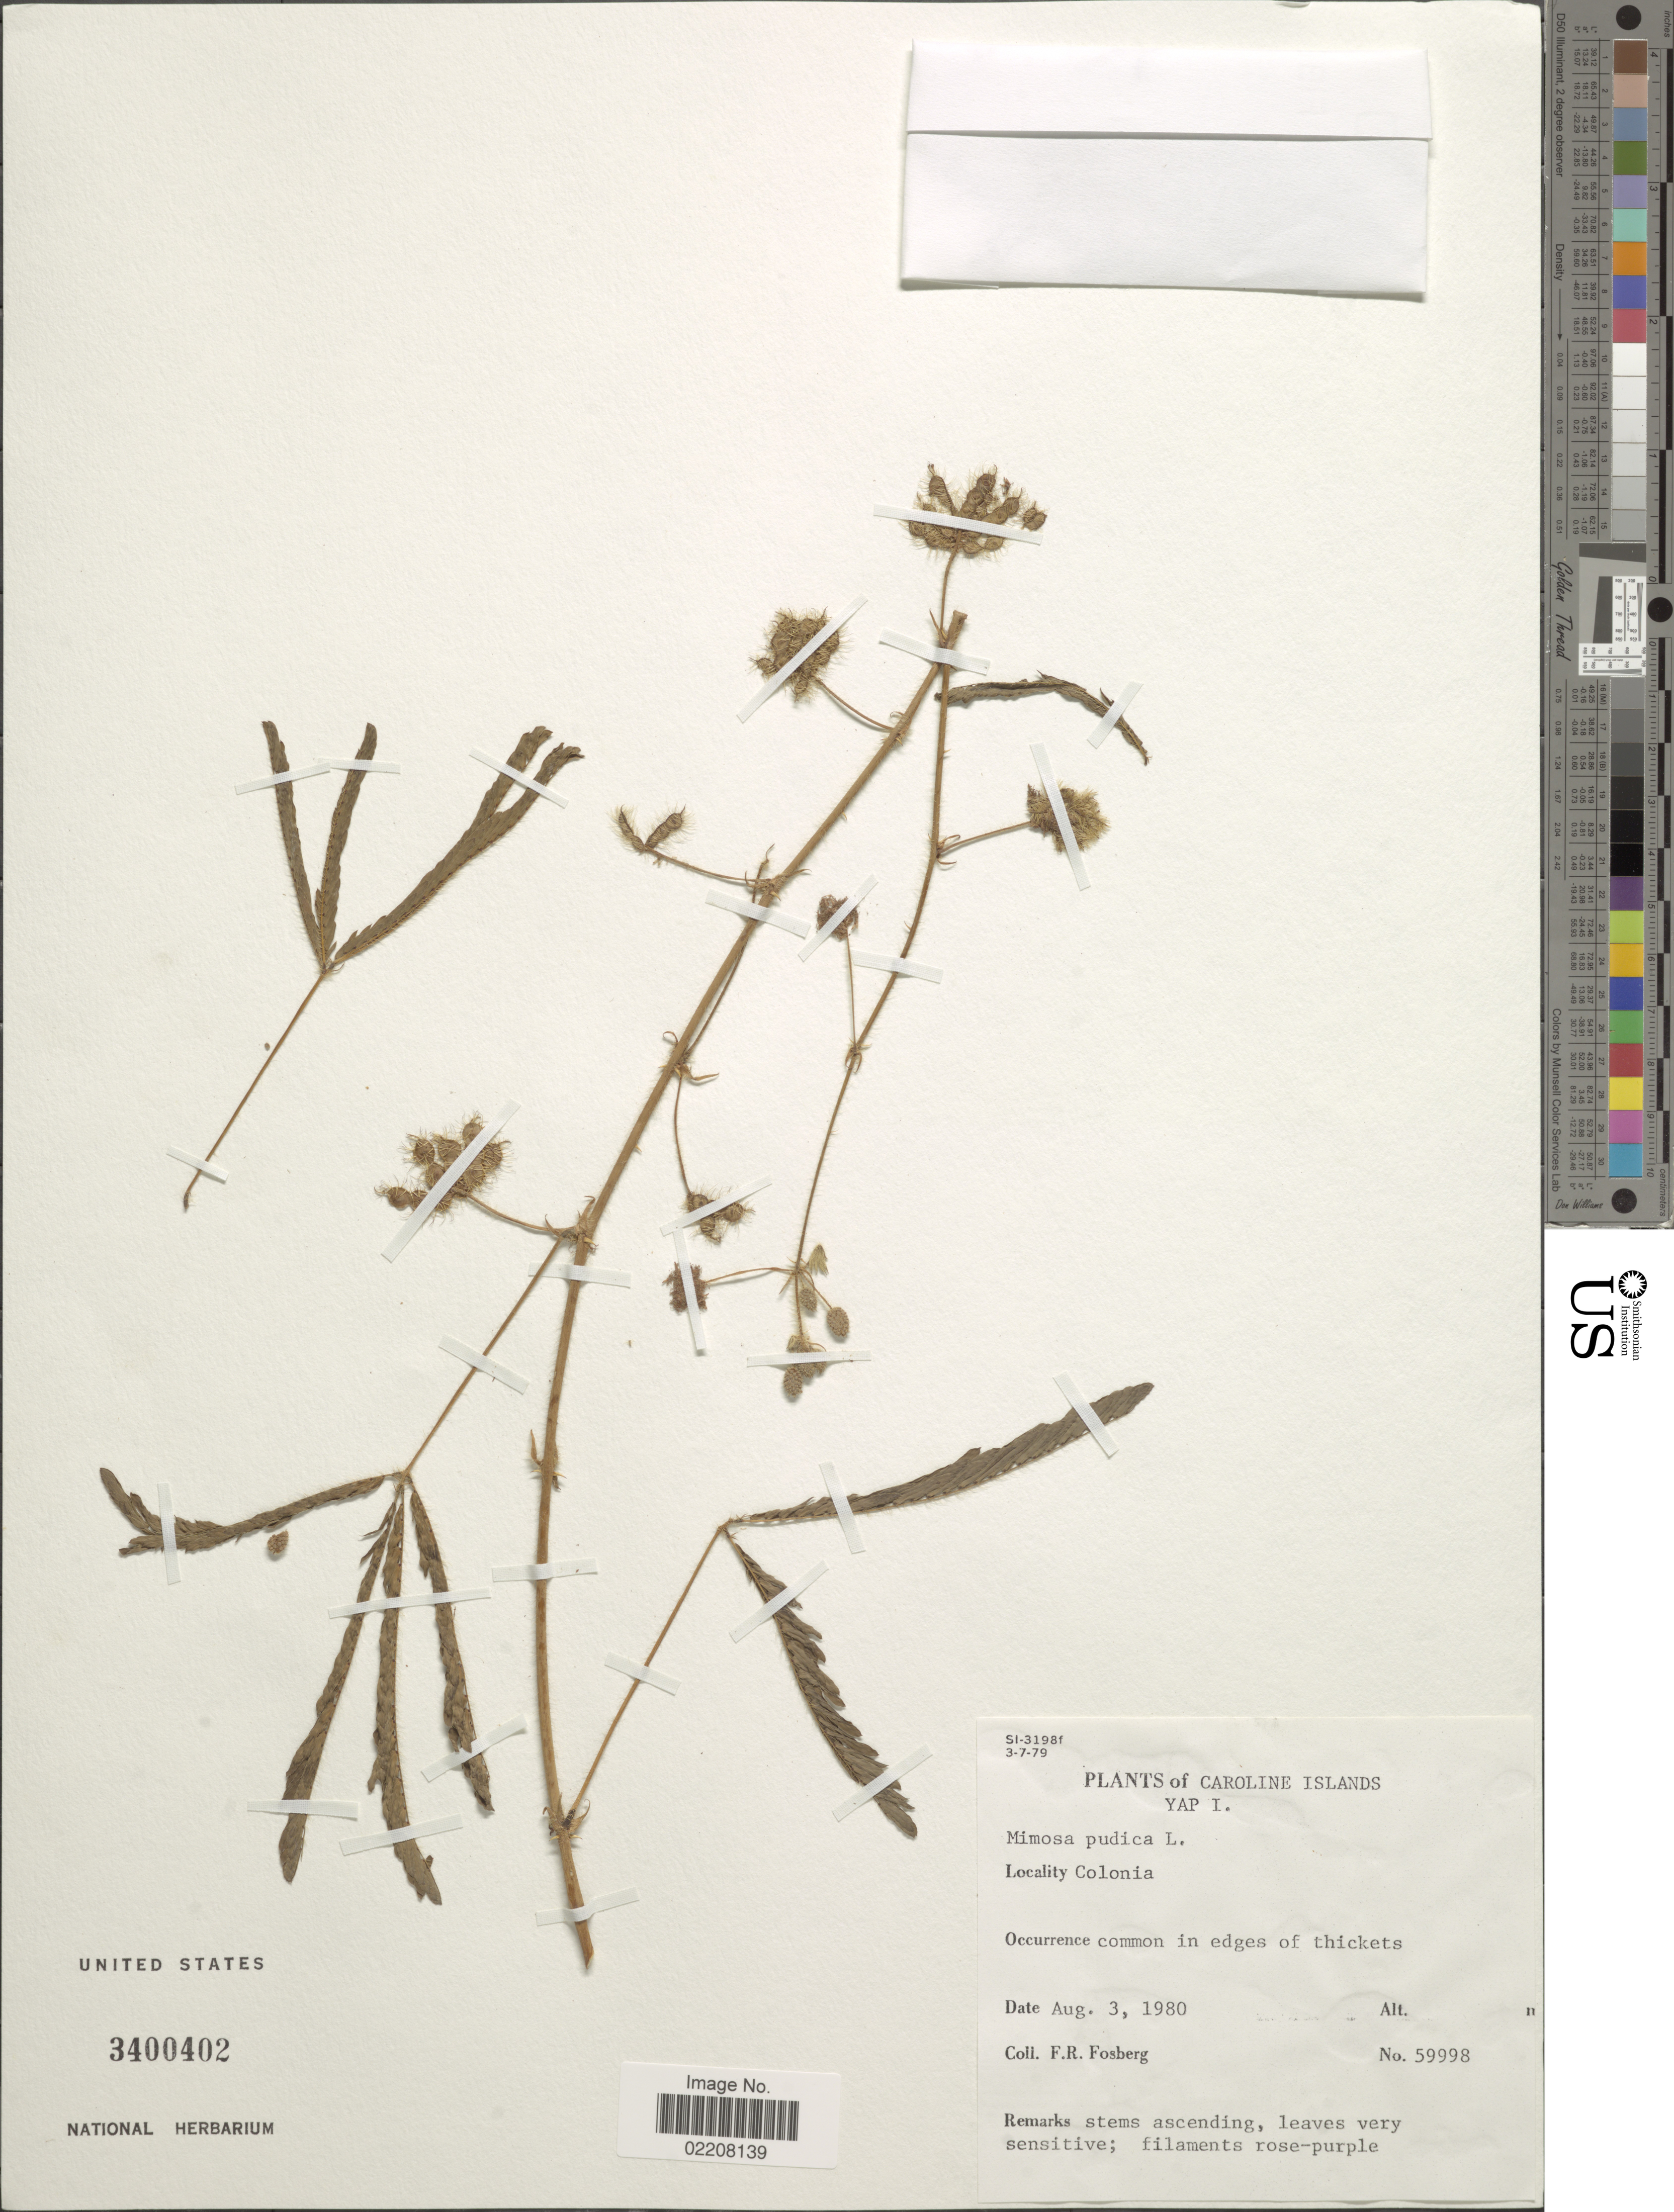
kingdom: Plantae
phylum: Tracheophyta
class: Magnoliopsida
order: Fabales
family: Fabaceae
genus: Mimosa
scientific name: Mimosa pudica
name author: L.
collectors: F. R. Fosberg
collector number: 59998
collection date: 1980-08-03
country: Micronesia, Federated States of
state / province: Yap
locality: Caroline Islands. Colonia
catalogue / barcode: US 3400402